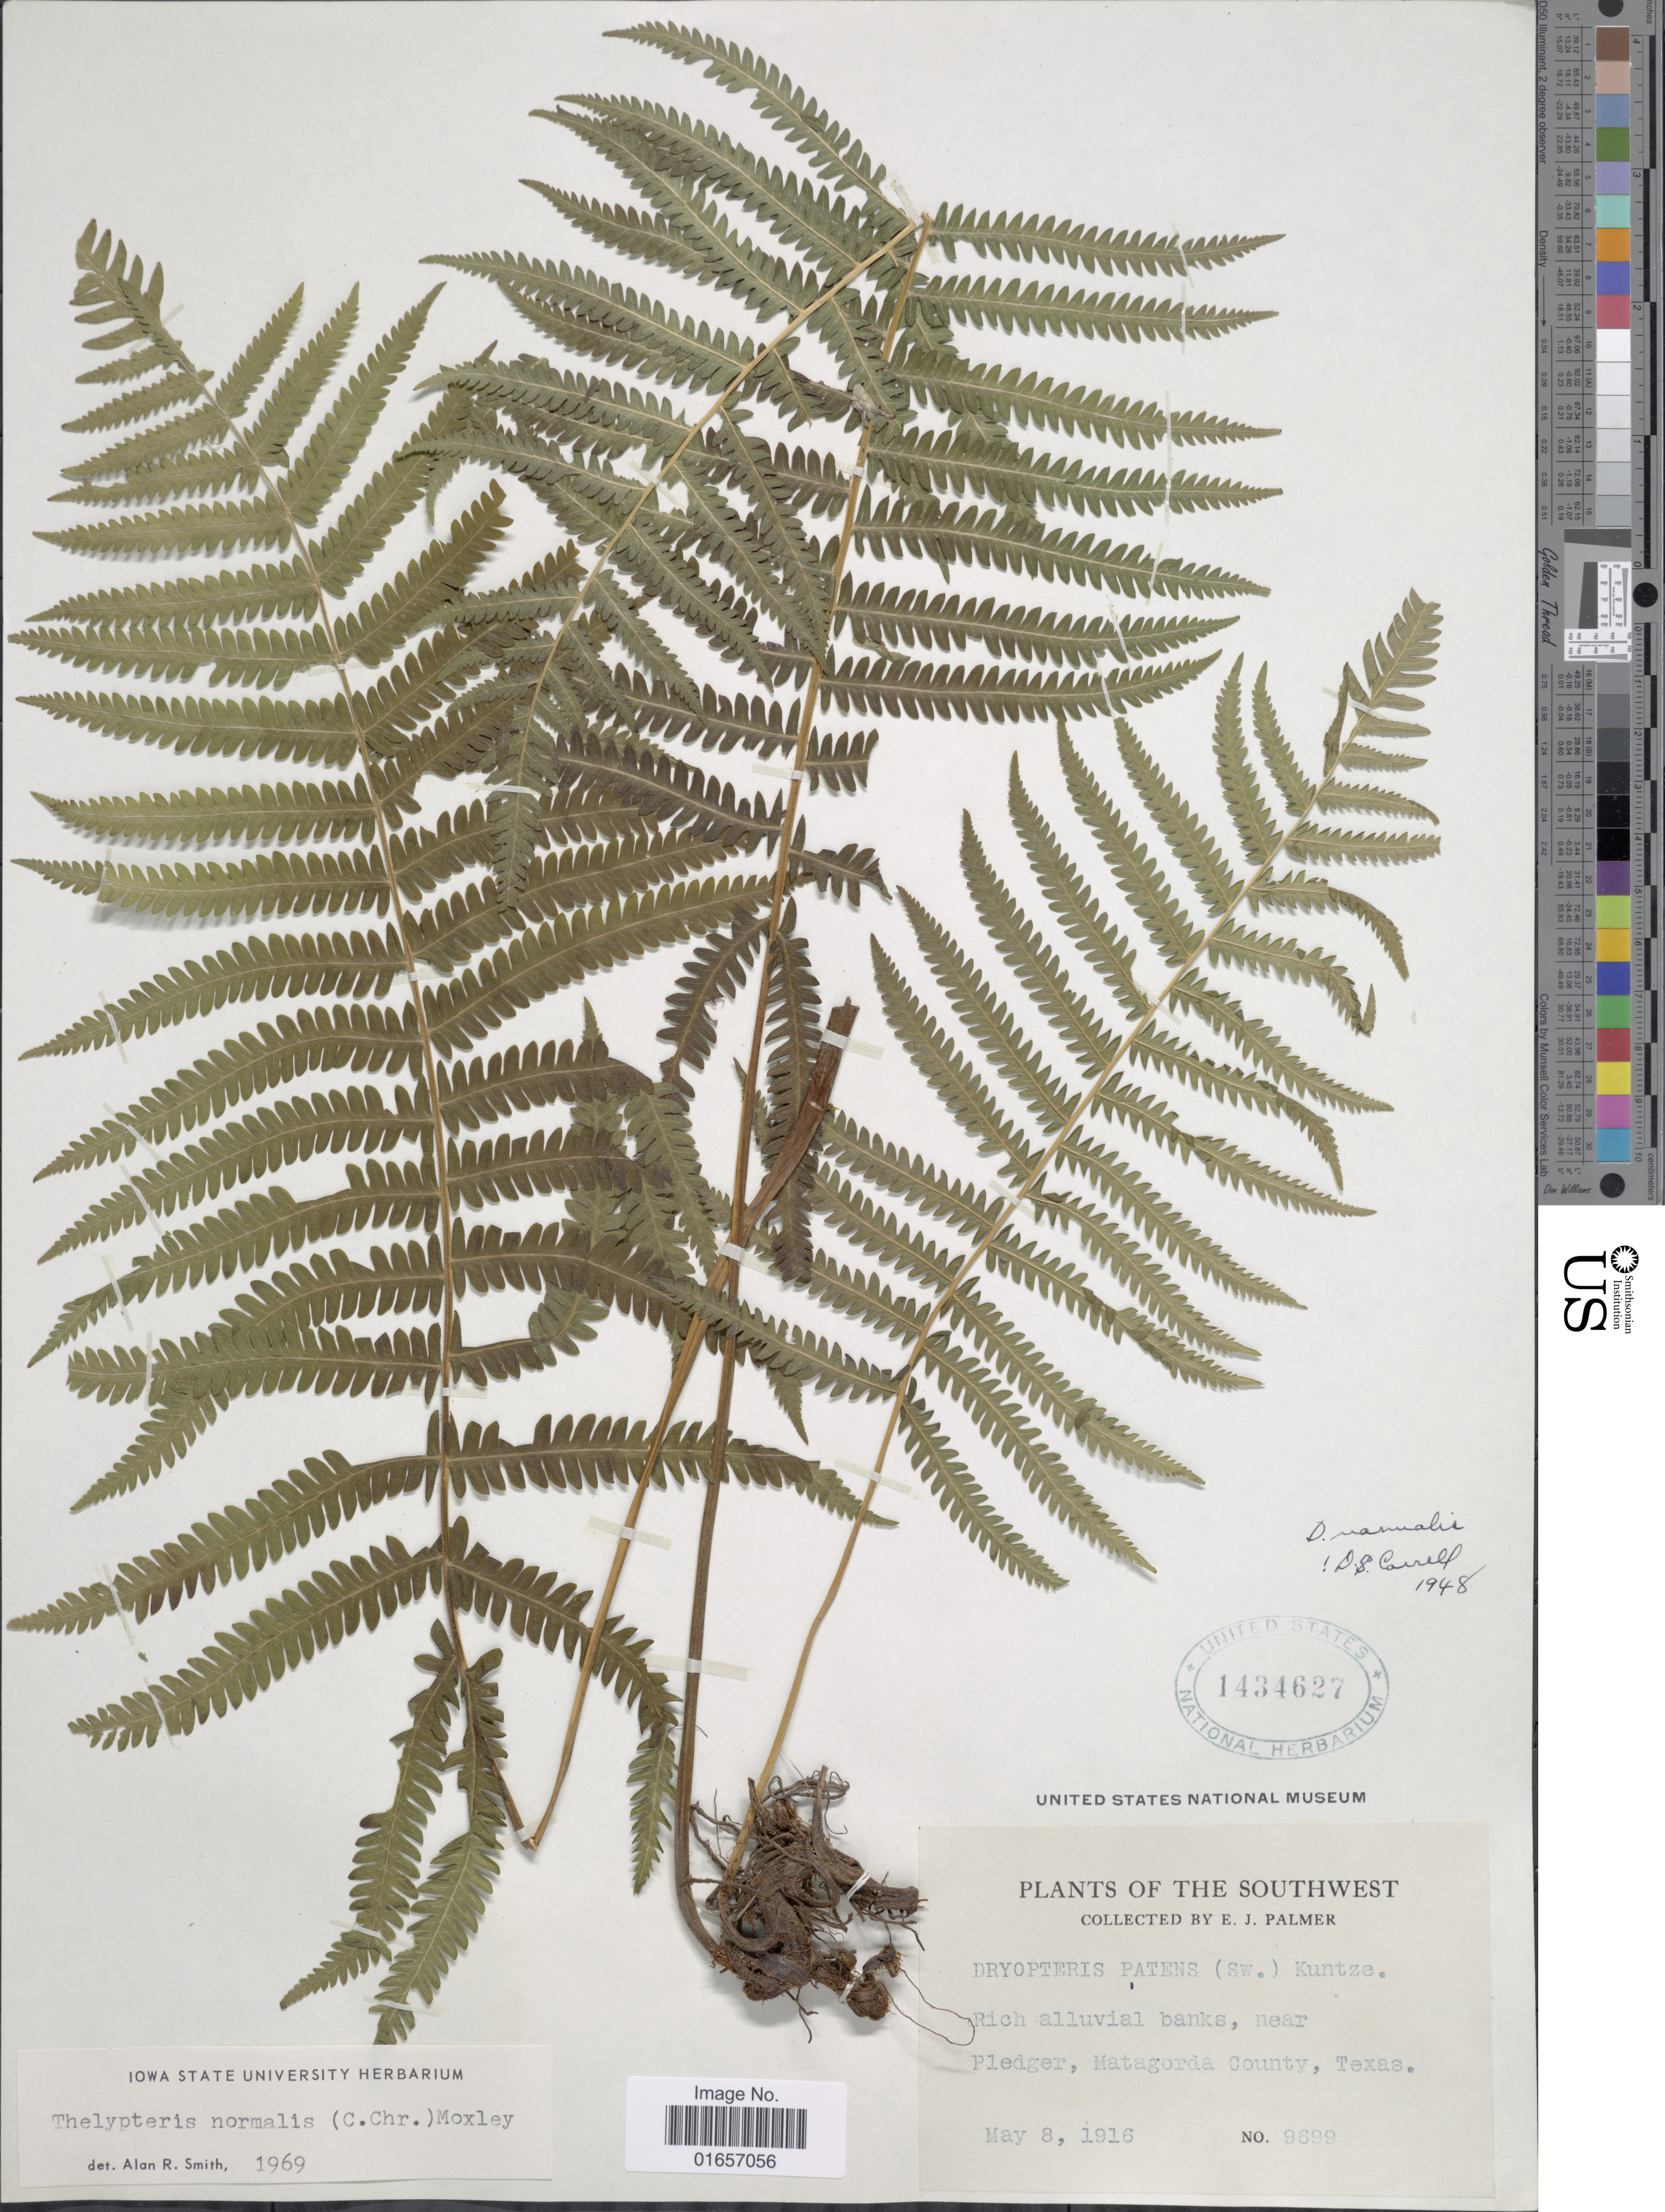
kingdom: Plantae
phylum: Tracheophyta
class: Polypodiopsida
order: Polypodiales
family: Thelypteridaceae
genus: Christella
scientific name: Christella kunthii comb. ined.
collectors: E. J. Palmer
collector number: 9699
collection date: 1916-05-08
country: United States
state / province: Texas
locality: The Southwest, Pledger, Matagorda County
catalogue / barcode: US 1434627